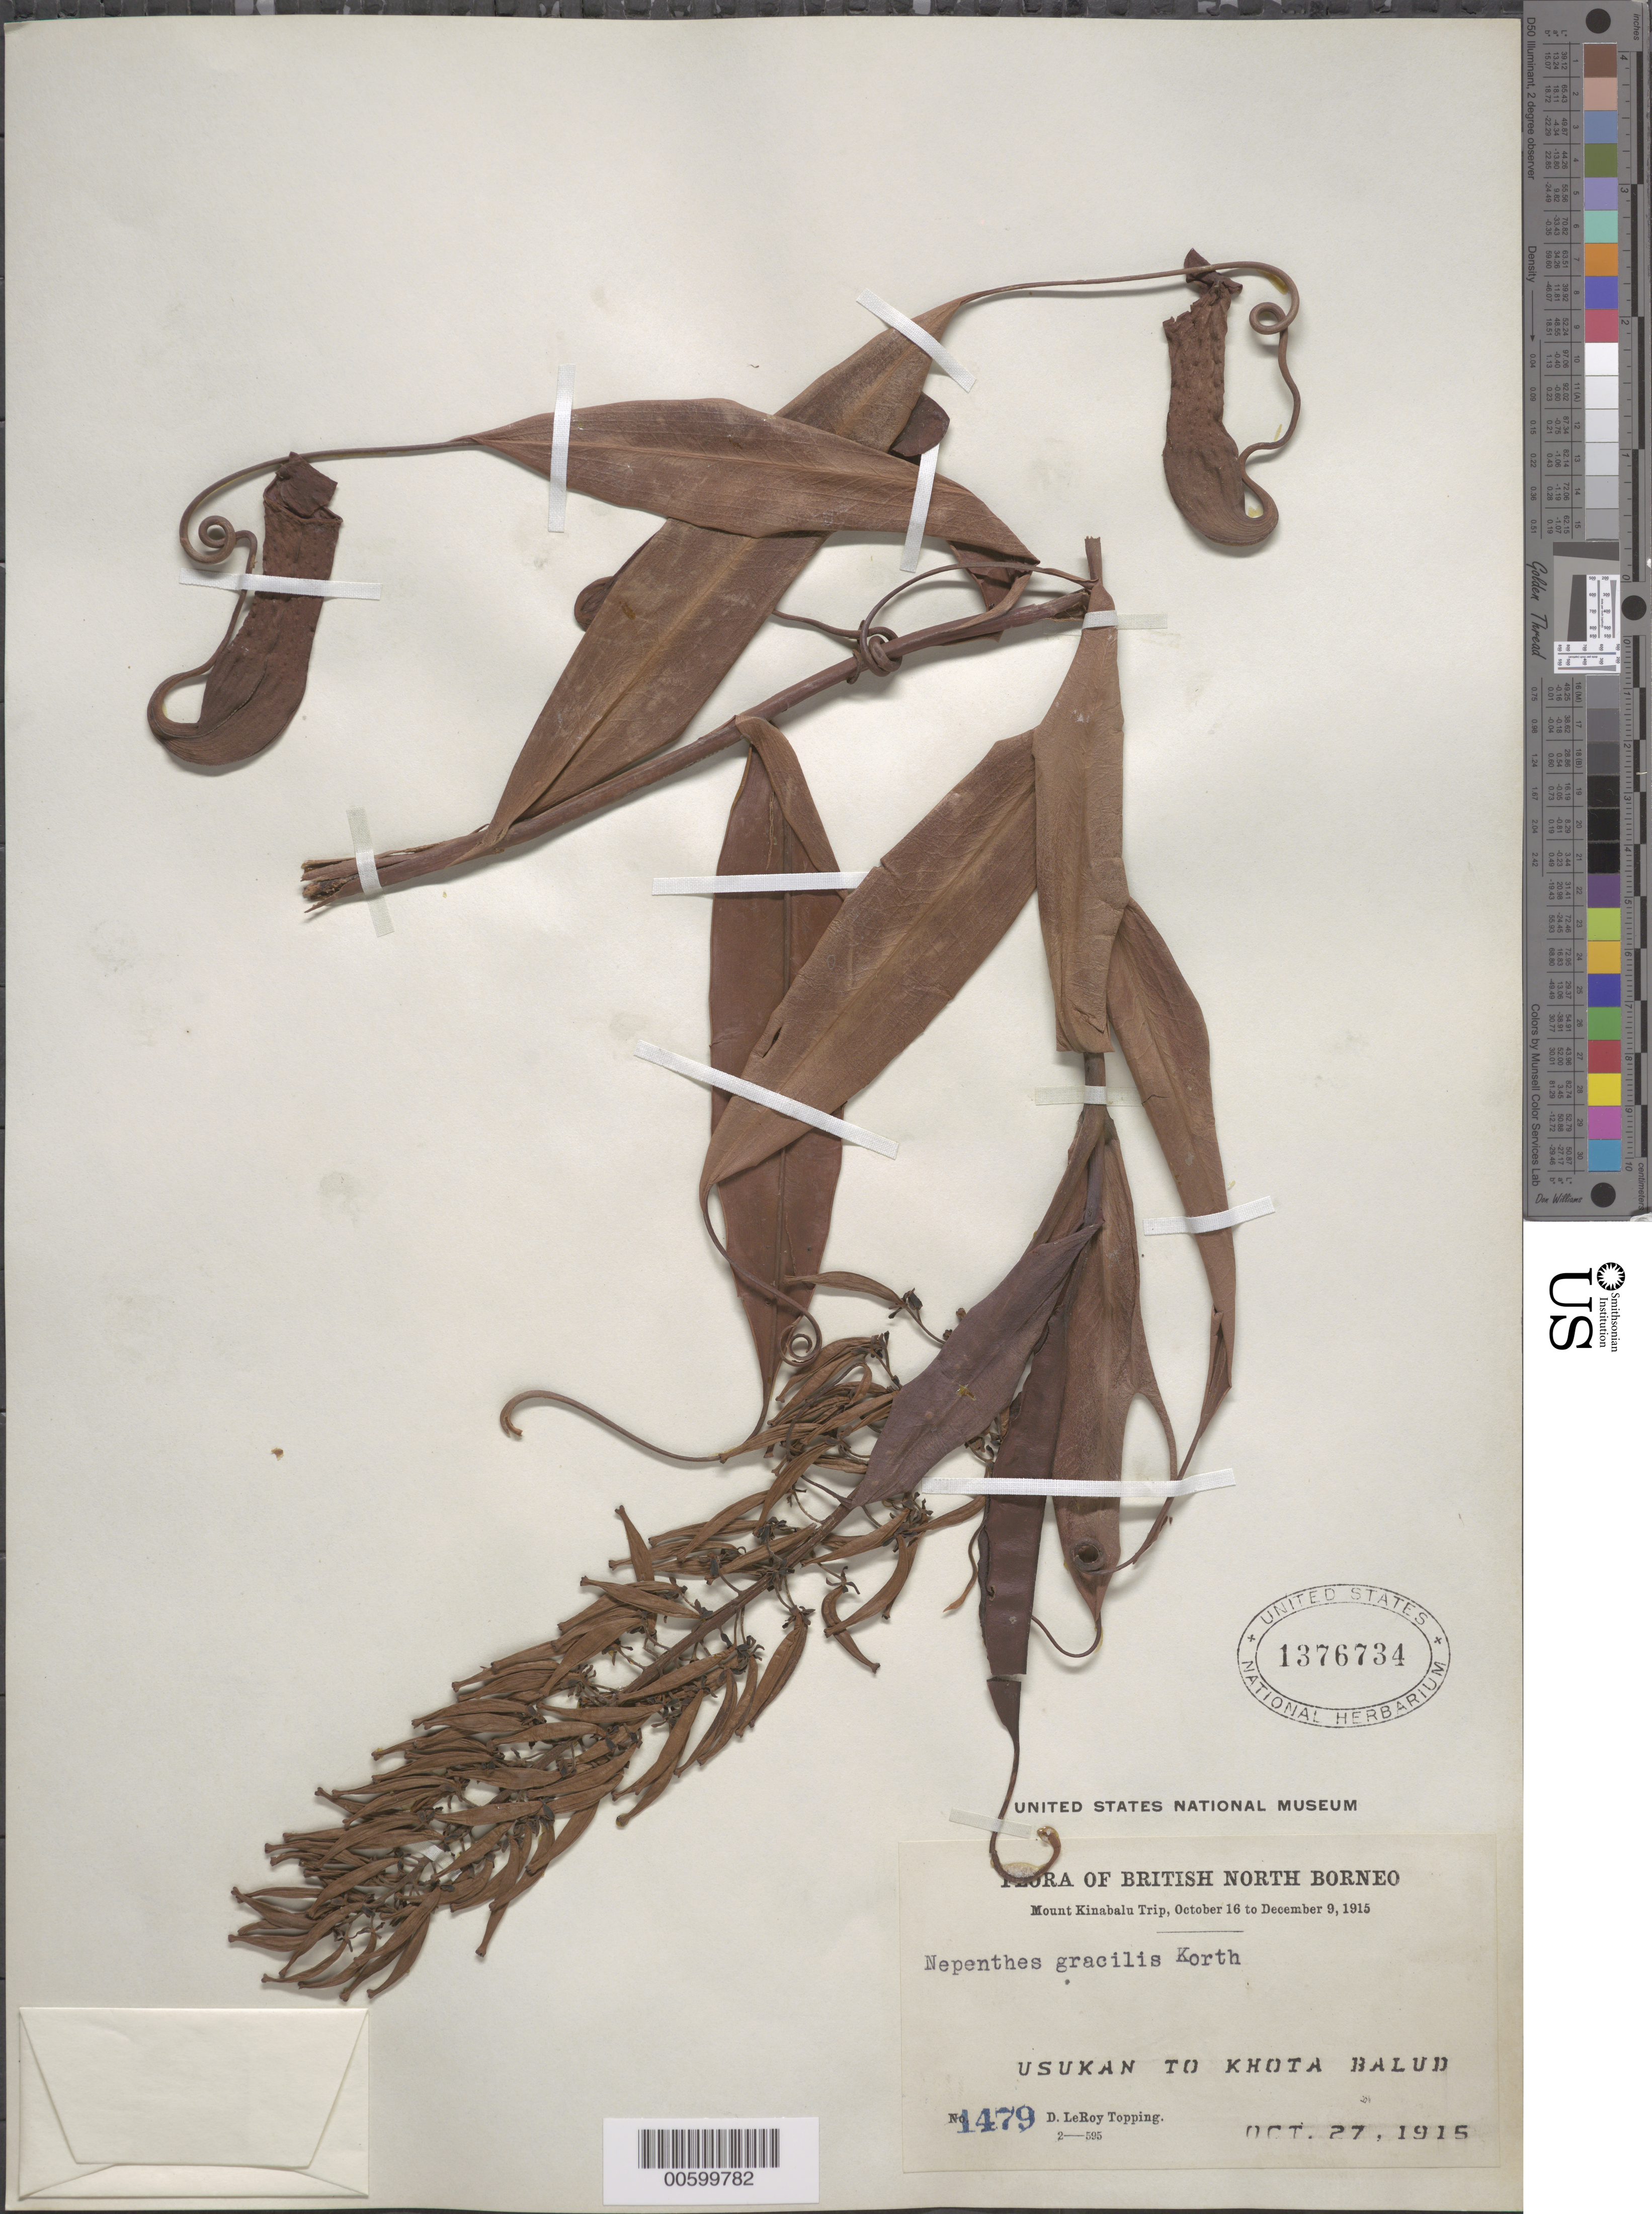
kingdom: Plantae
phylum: Tracheophyta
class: Magnoliopsida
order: Caryophyllales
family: Nepenthaceae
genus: Nepenthes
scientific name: Nepenthes gracilis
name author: Korth.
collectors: D. L. Topping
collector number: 1479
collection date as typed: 27 Oct 1915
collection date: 1915-10-27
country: Malaysia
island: Borneo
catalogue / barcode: US 1376734